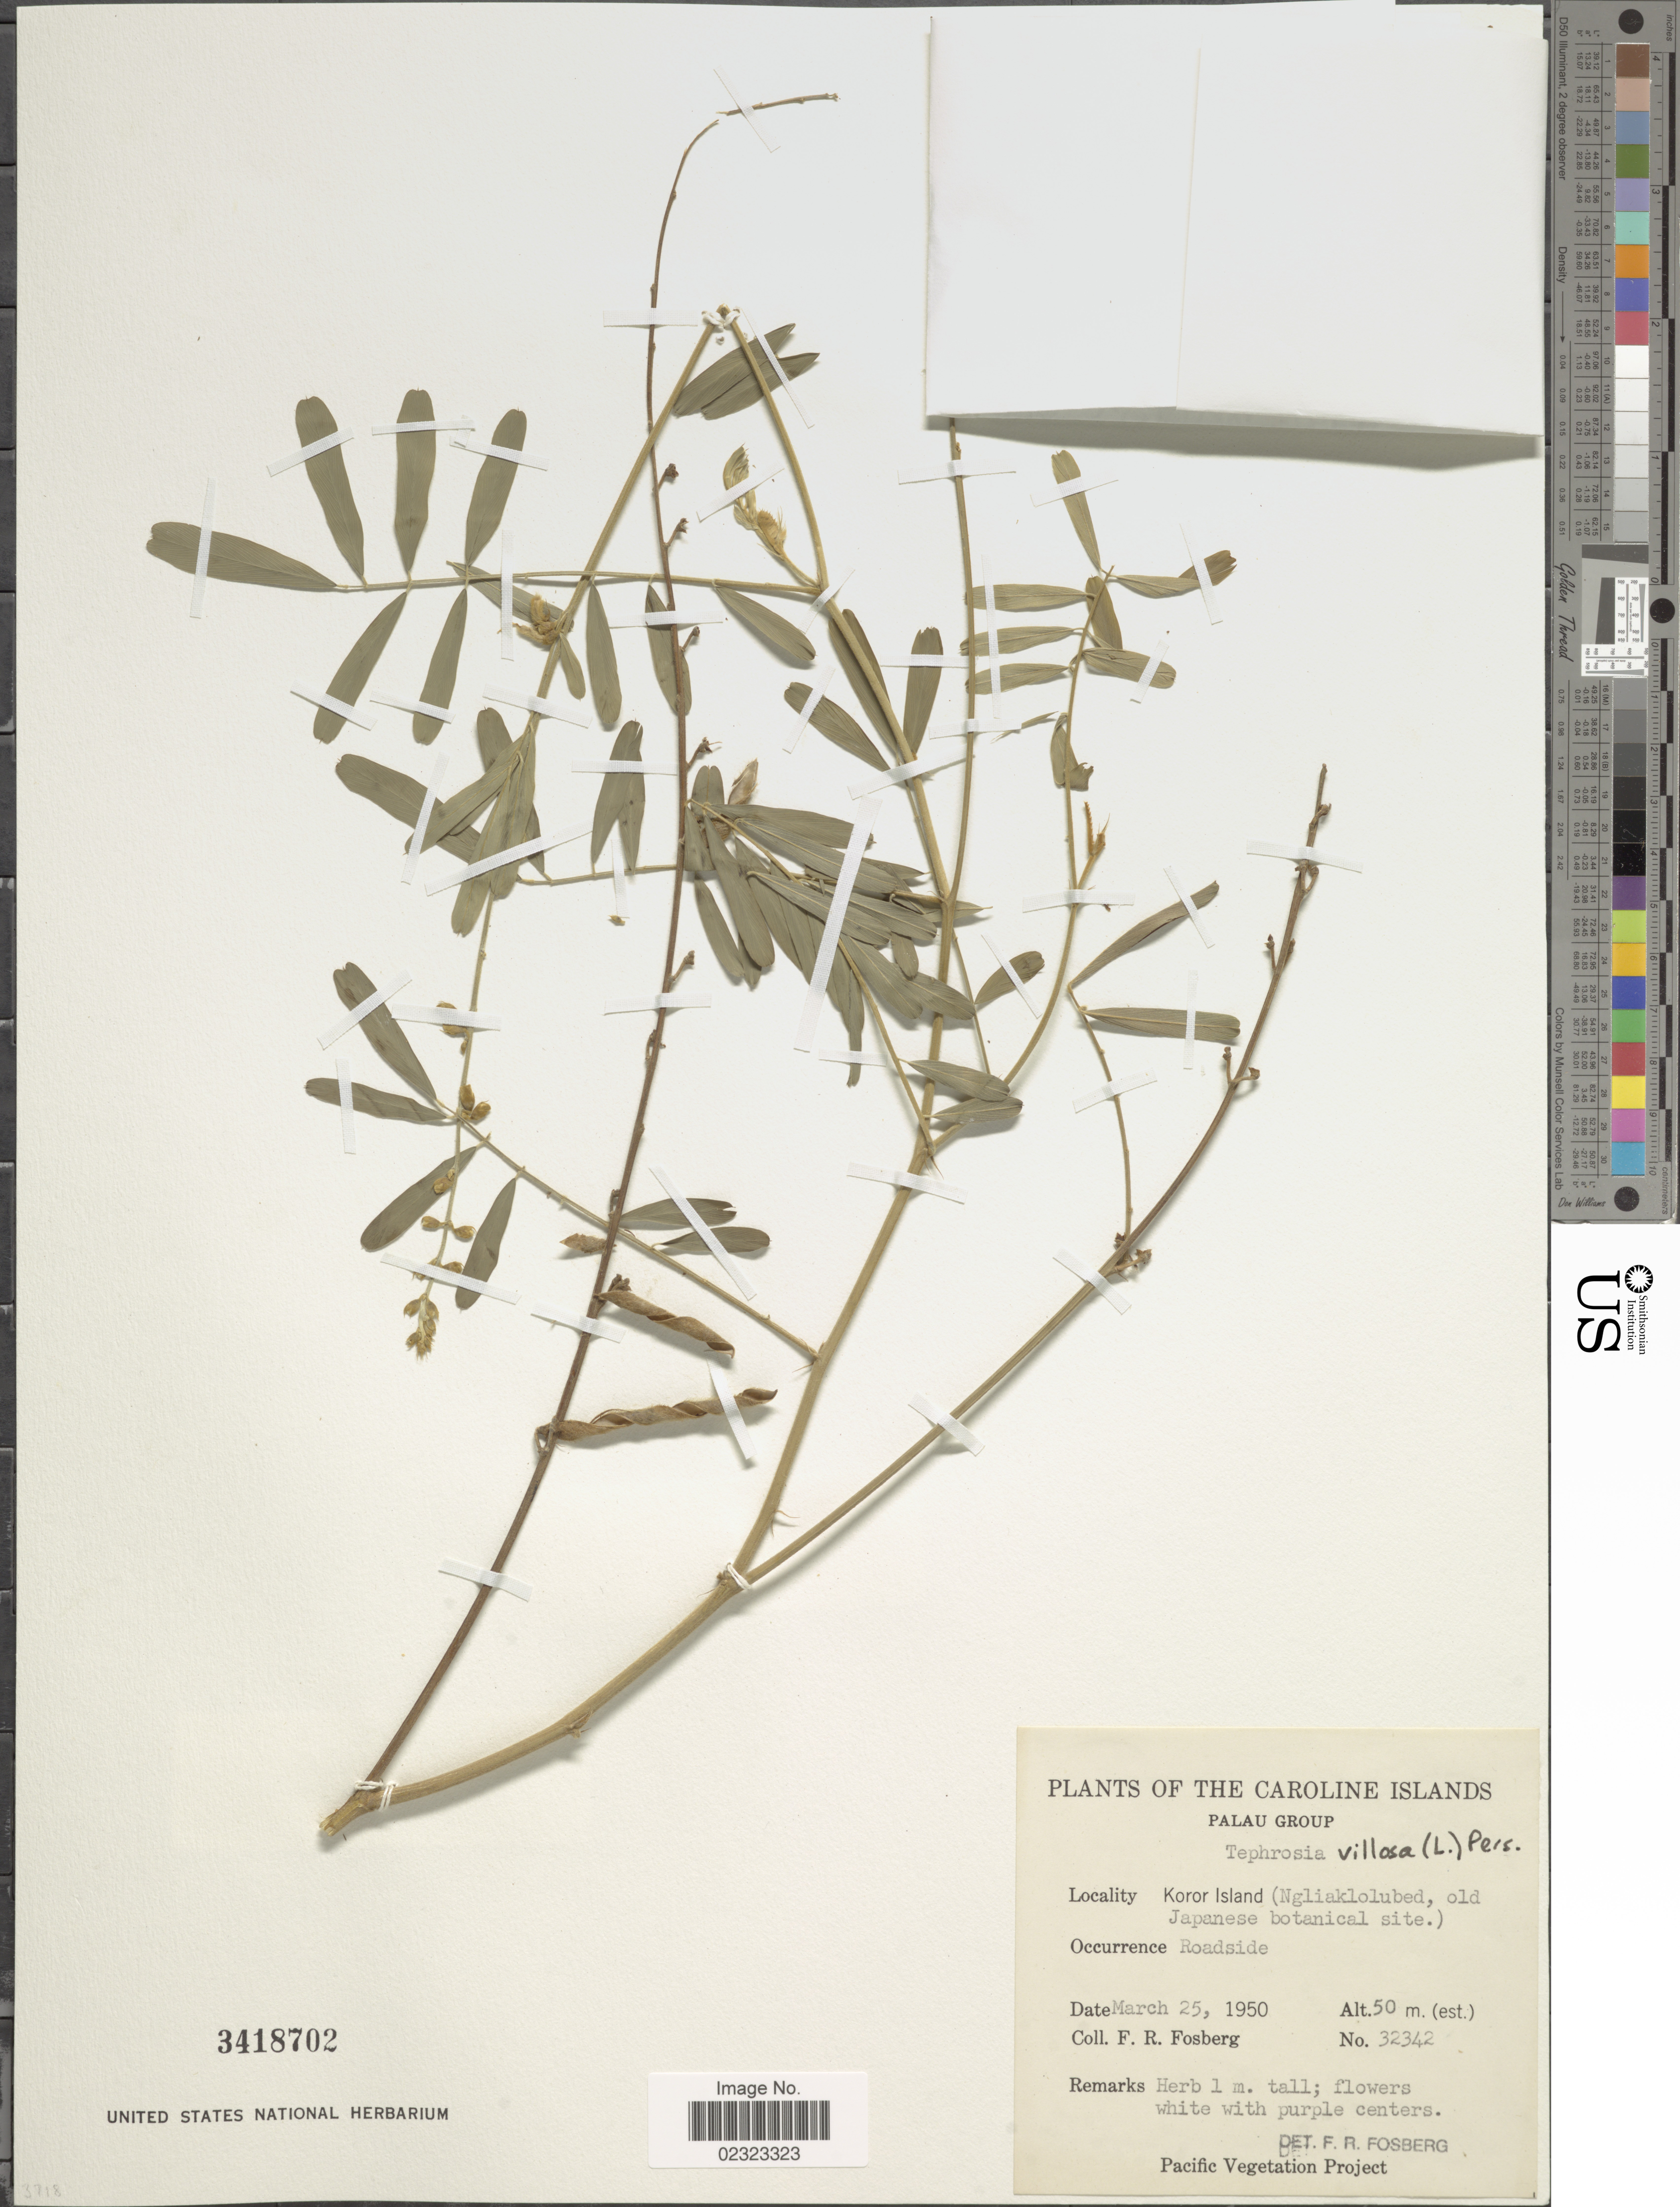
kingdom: Plantae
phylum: Tracheophyta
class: Magnoliopsida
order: Fabales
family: Fabaceae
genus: Tephrosia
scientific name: Tephrosia villosa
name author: Pers.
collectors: F. R. Fosberg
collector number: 32342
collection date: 1950-03-25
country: Palau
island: Oreor [Koror]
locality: Koror Island (Ngliaklolubed, old Japanese botanical site.), roadside.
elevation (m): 50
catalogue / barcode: US 3418702